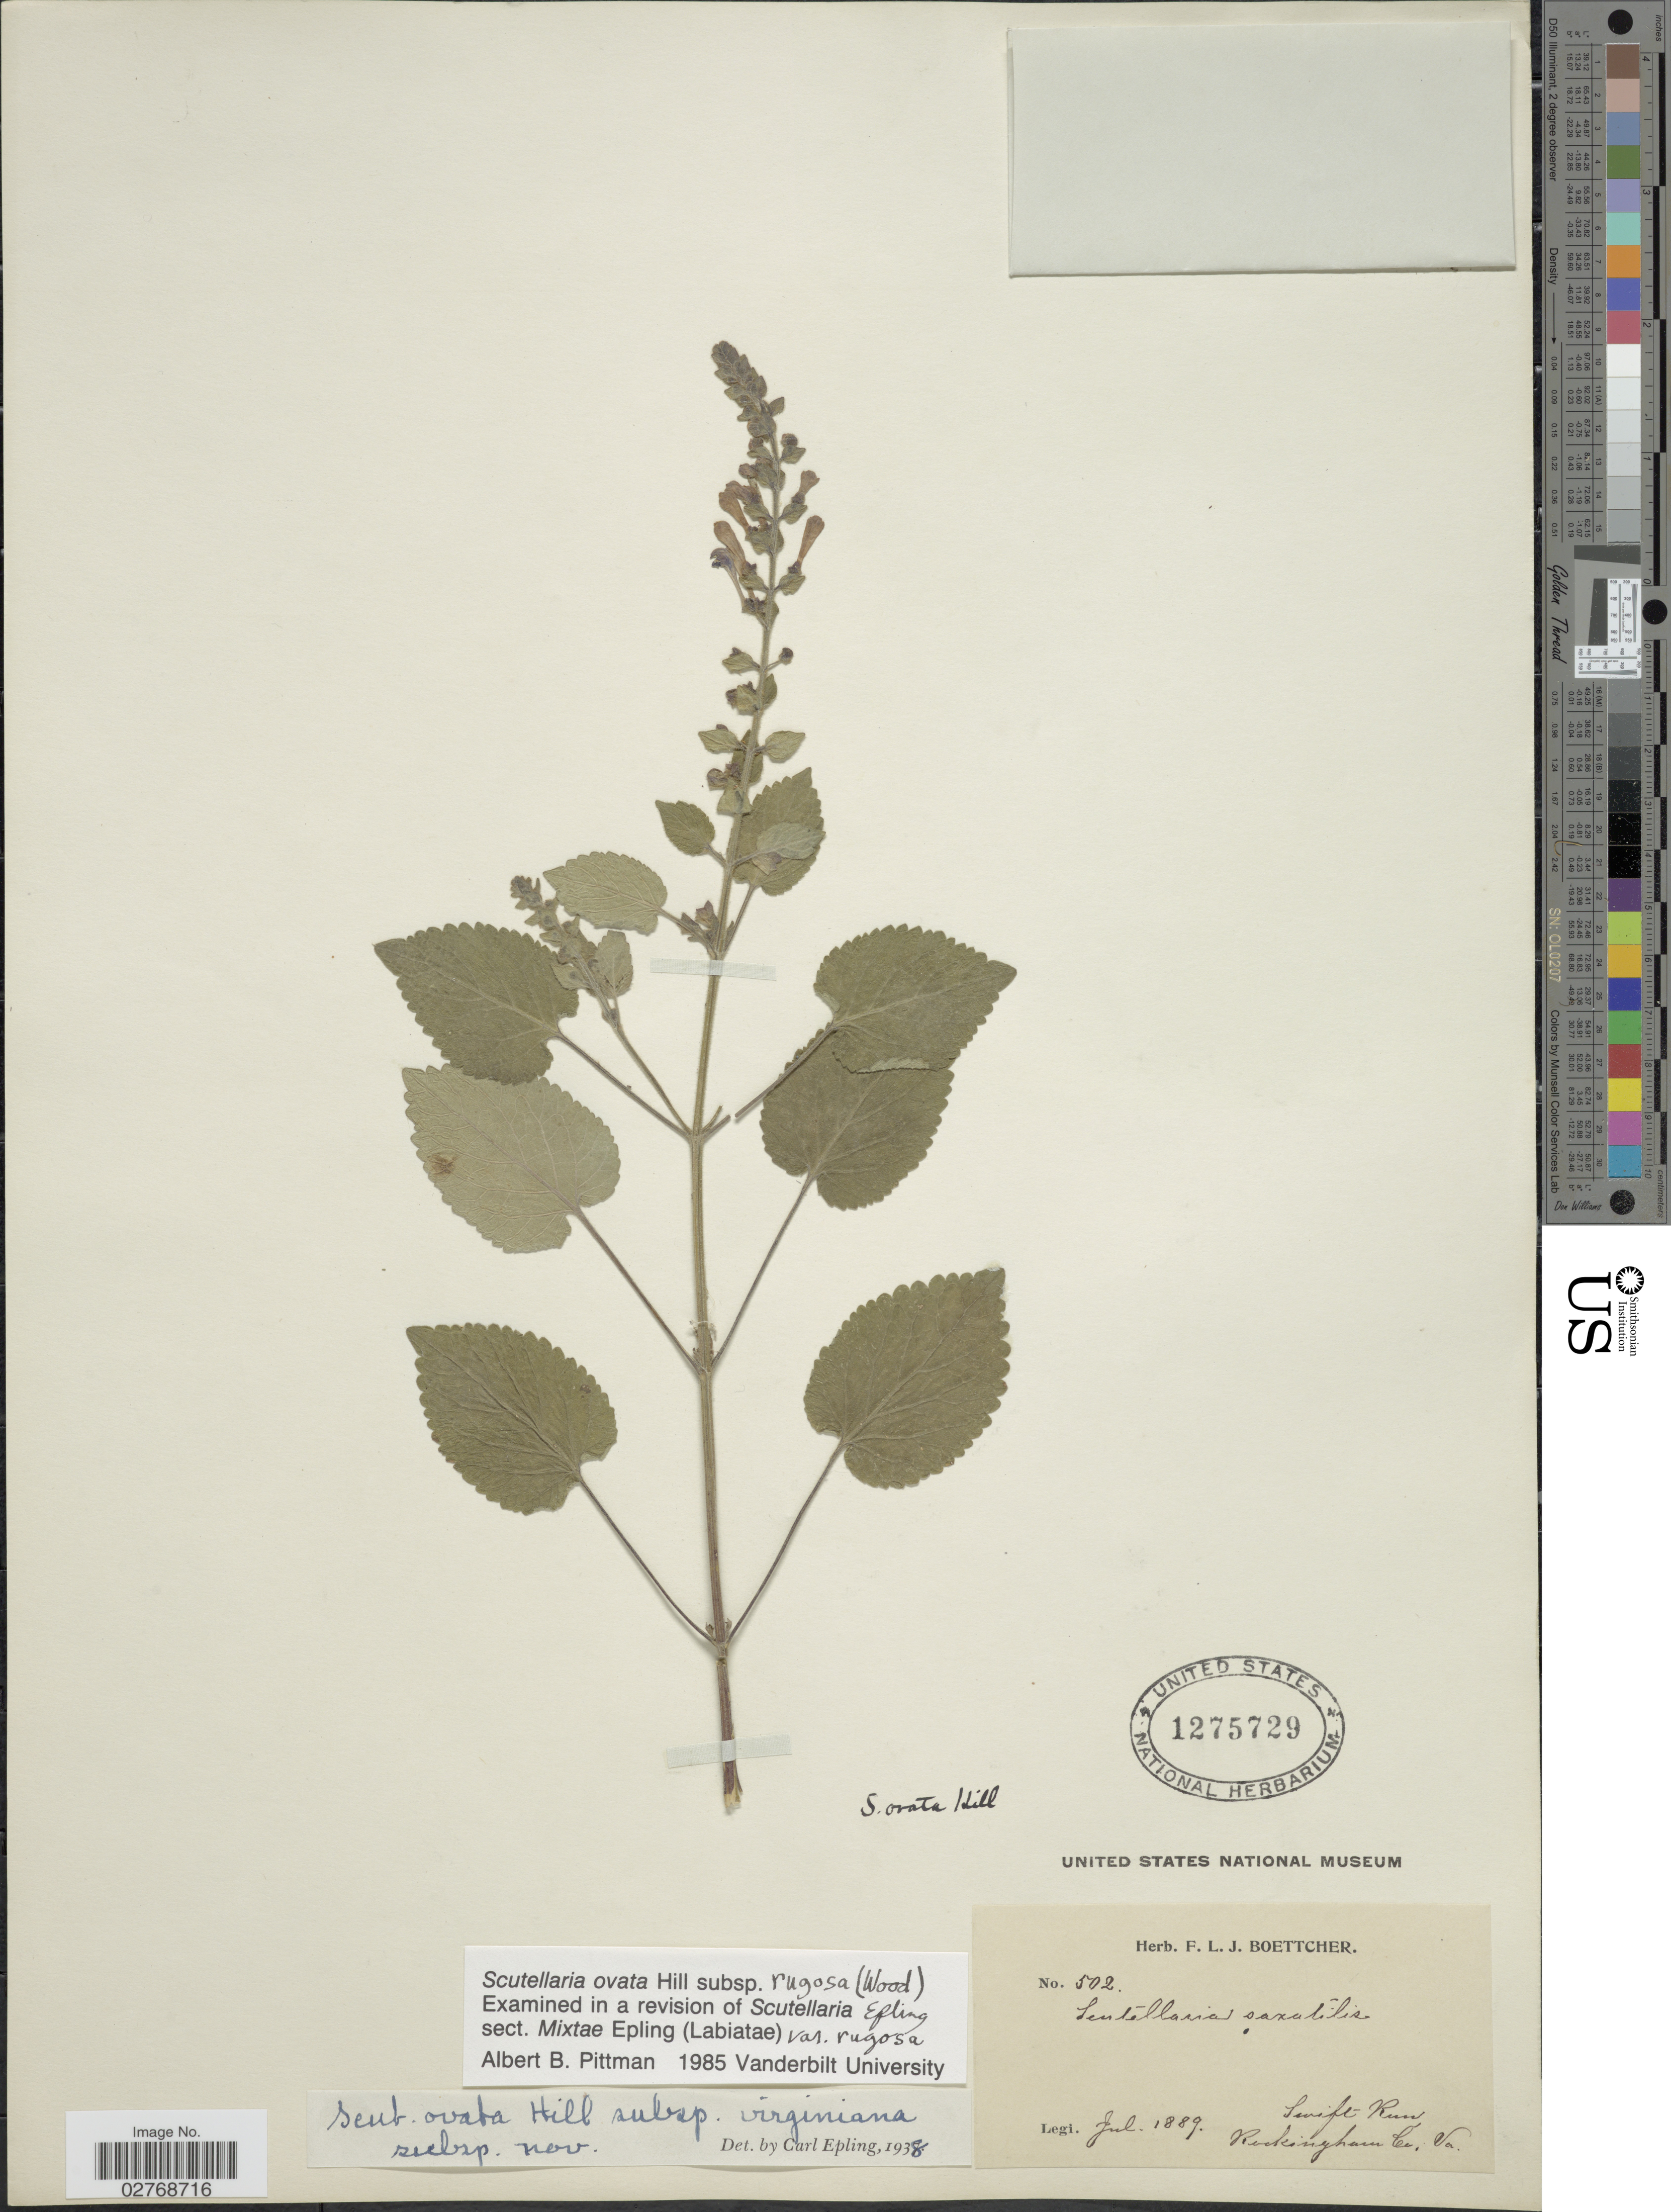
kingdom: Plantae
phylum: Tracheophyta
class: Magnoliopsida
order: Lamiales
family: Lamiaceae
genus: Scutellaria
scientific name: Scutellaria ovata subsp. rugosa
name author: (Alph. Wood) Epling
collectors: ex herb. F. L. J. Boettcher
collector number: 502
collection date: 1889-07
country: United States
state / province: Virginia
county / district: Rockingham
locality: Swift Run. Rockingham Co.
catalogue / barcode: US 1275729